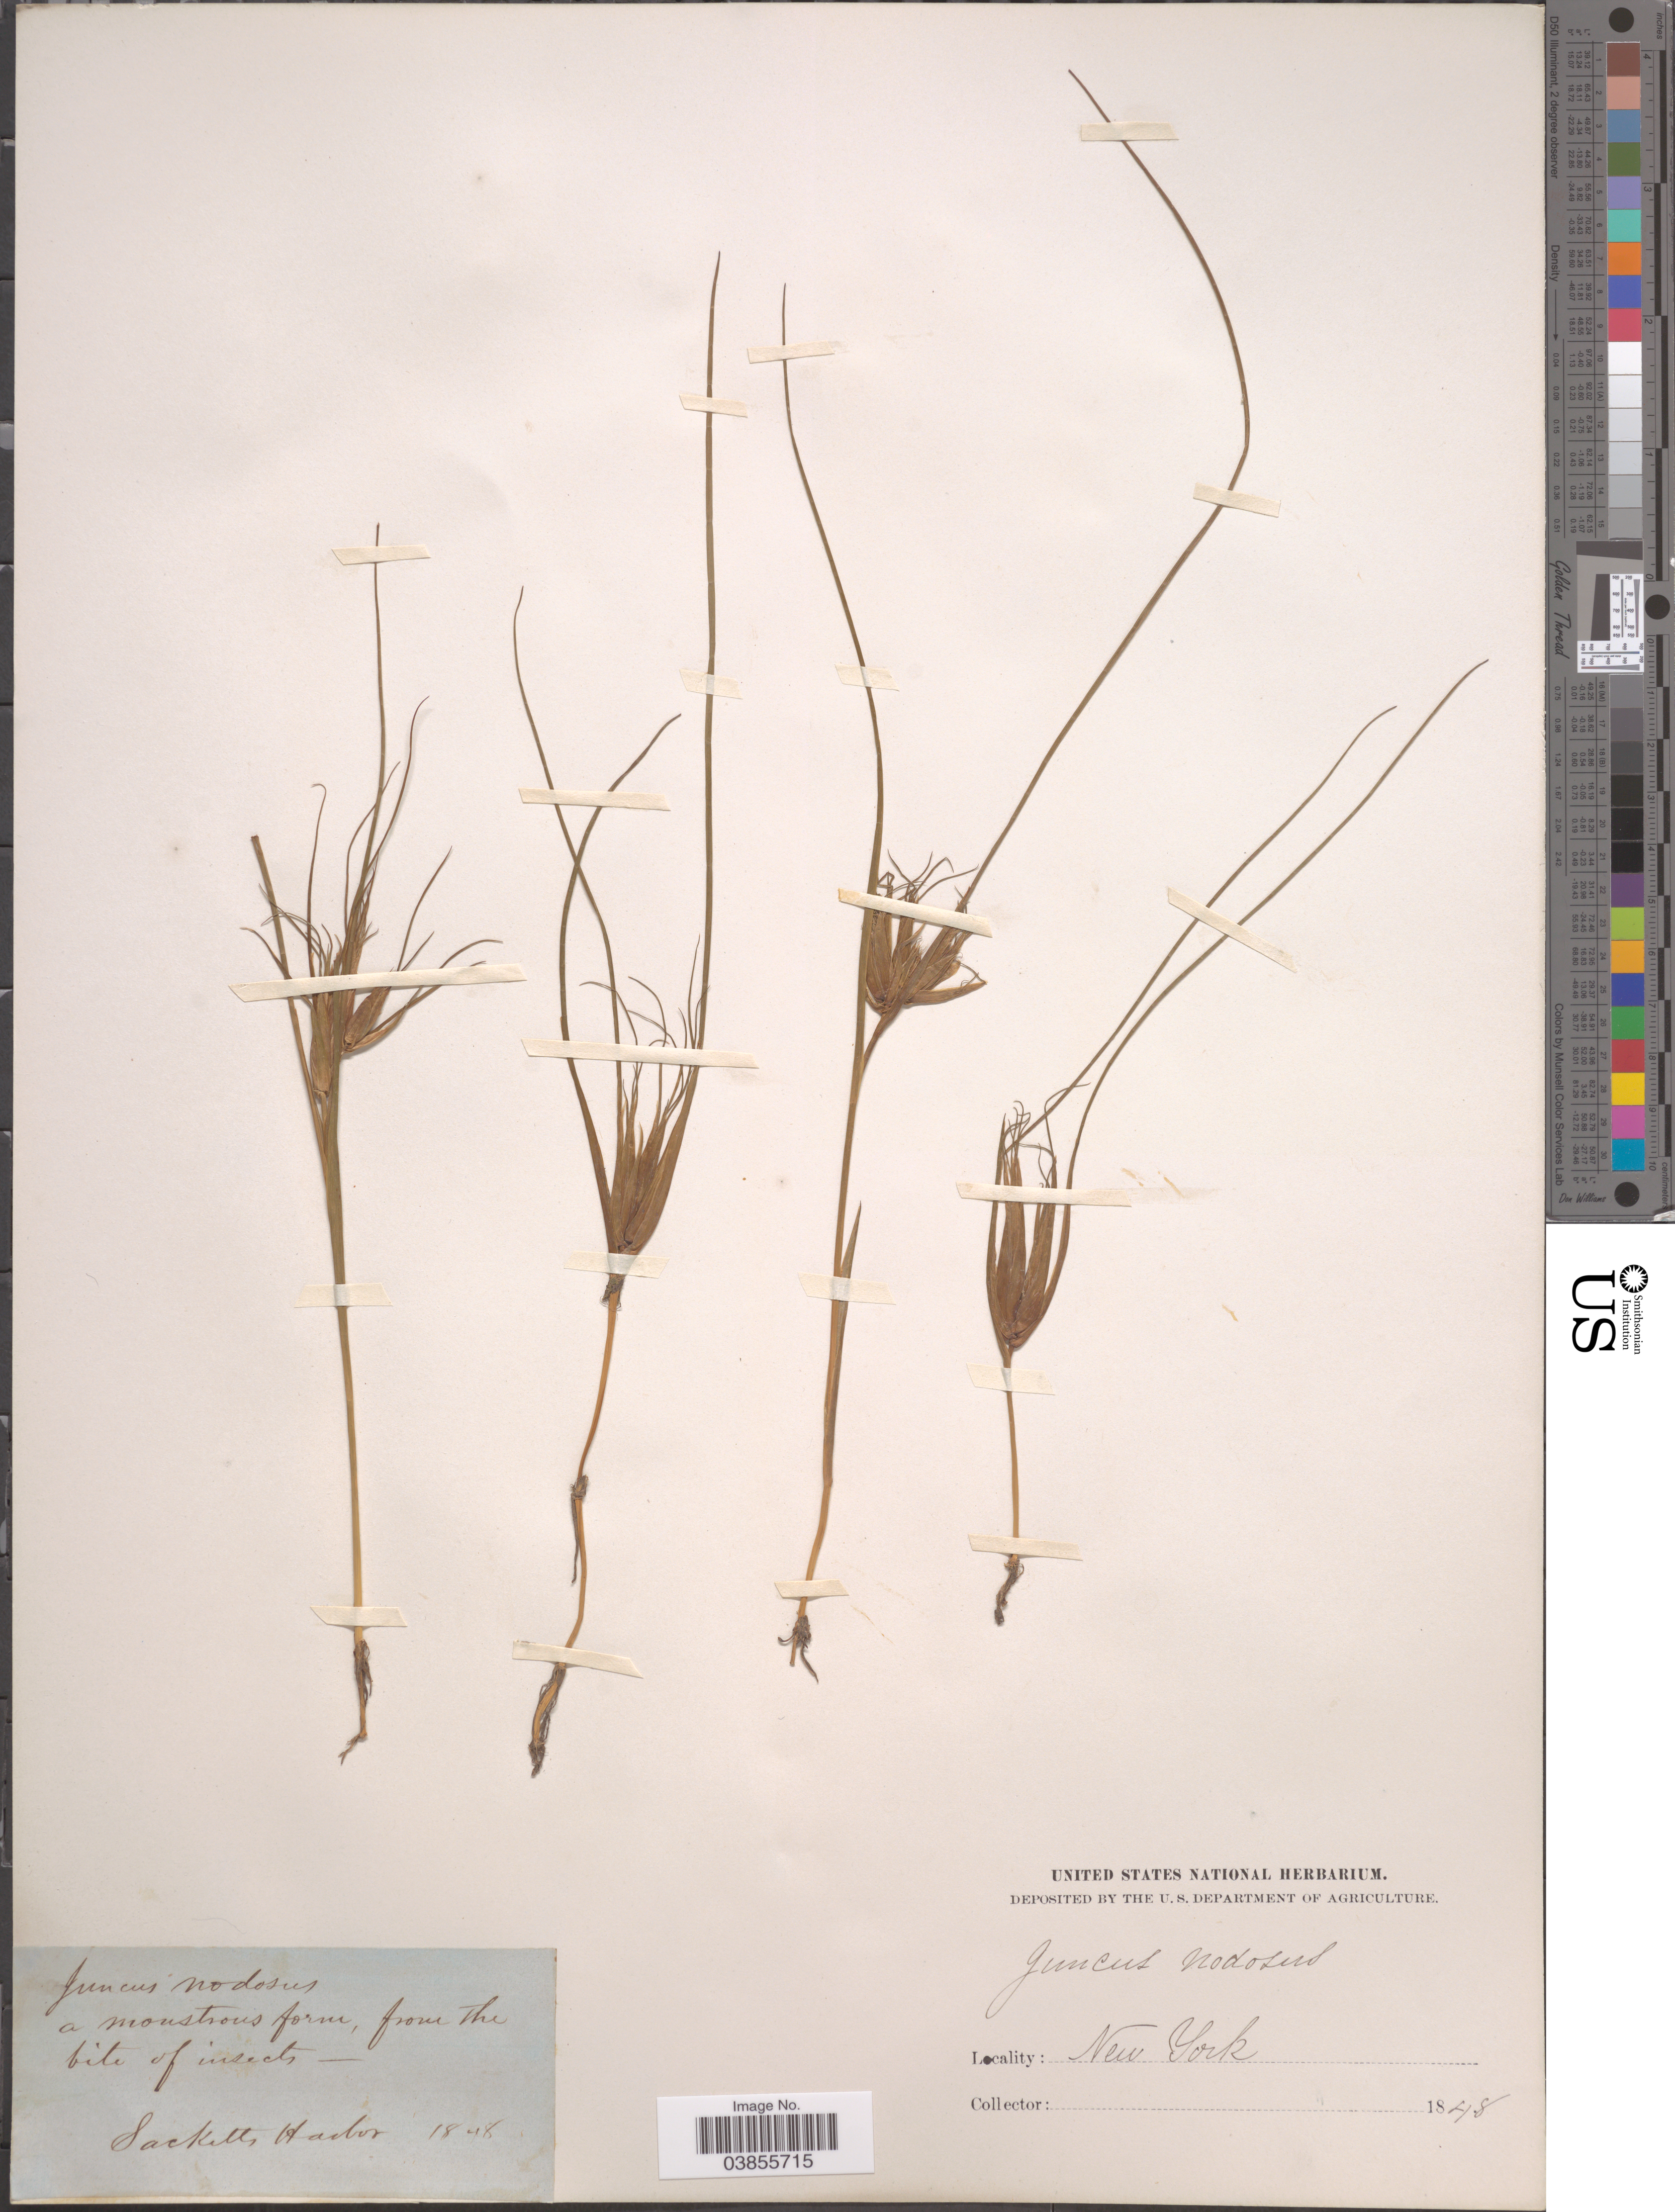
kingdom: Plantae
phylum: Tracheophyta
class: Liliopsida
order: Poales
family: Juncaceae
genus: Juncus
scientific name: Juncus nodosus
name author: L.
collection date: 1848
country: United States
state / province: New York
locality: Sacketts Harbor.